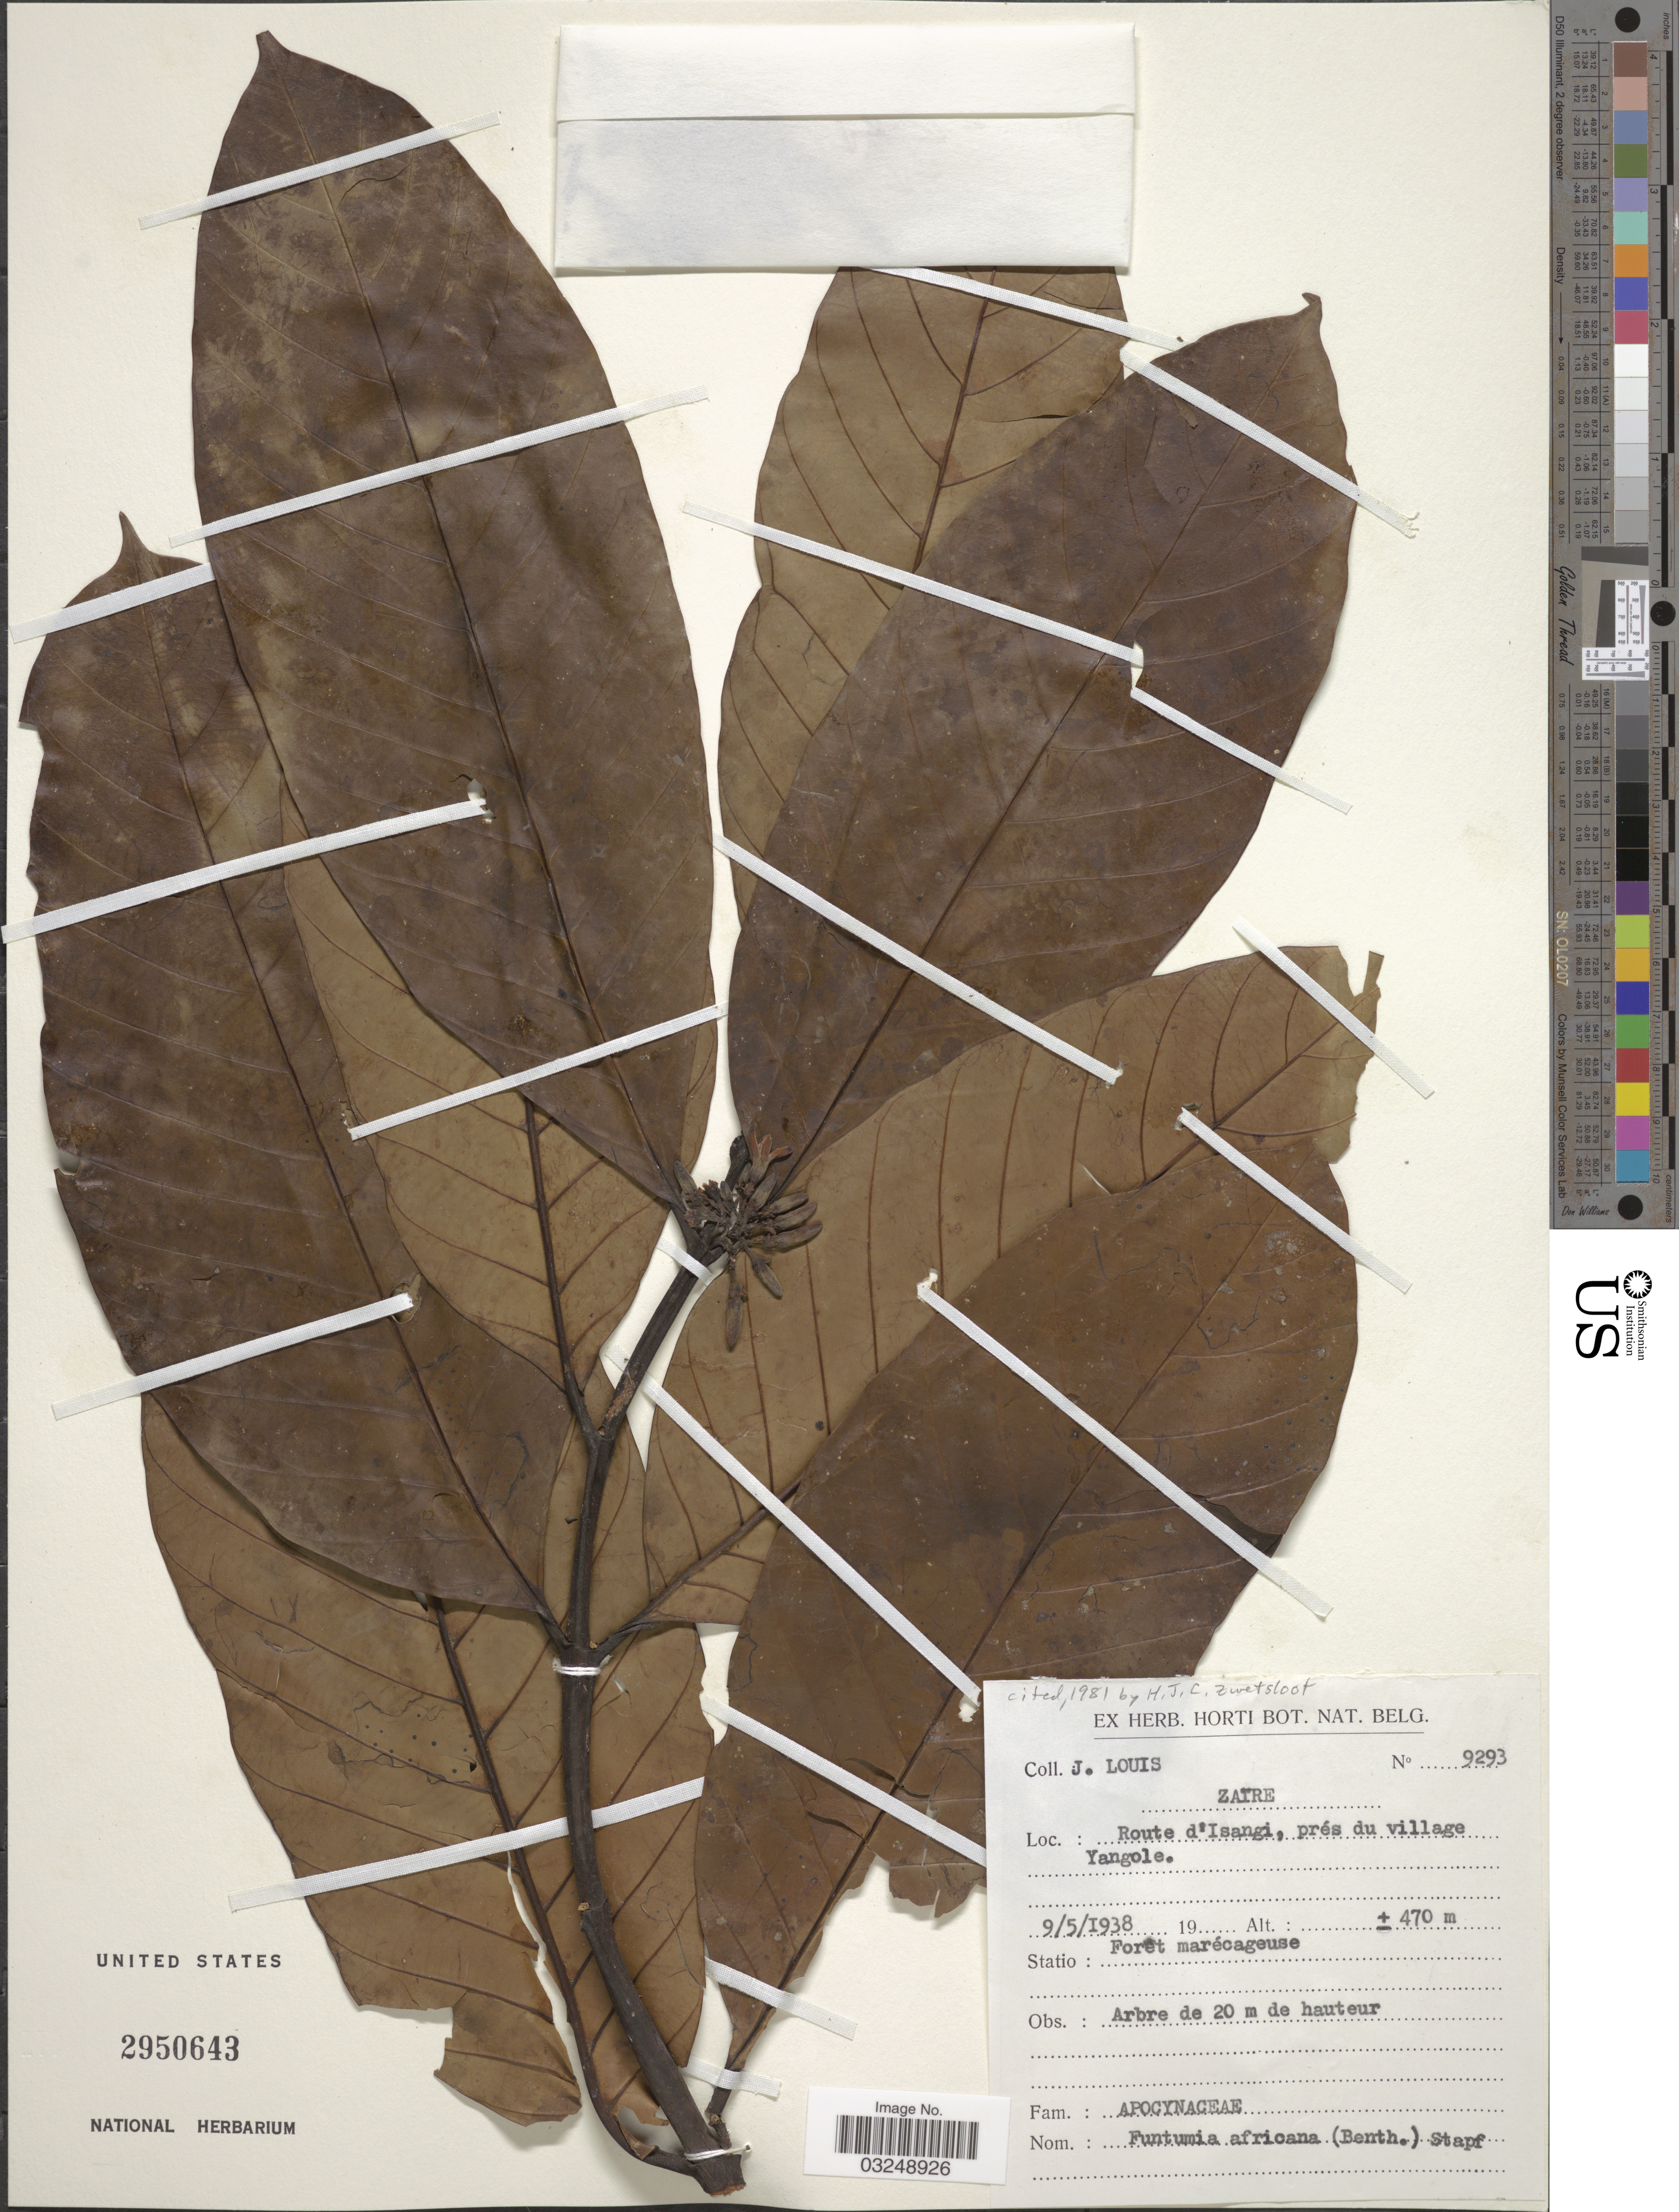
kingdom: Plantae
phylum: Tracheophyta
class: Magnoliopsida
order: Gentianales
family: Apocynaceae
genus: Funtumia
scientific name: Funtumia africana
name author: (Benth.) Stapf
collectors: J. Louis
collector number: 9293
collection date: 1938-05-09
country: Angola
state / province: Zaire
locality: Zaïre. Route d'Isangi, prés du village Yangole.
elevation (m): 470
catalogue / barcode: US 2950643